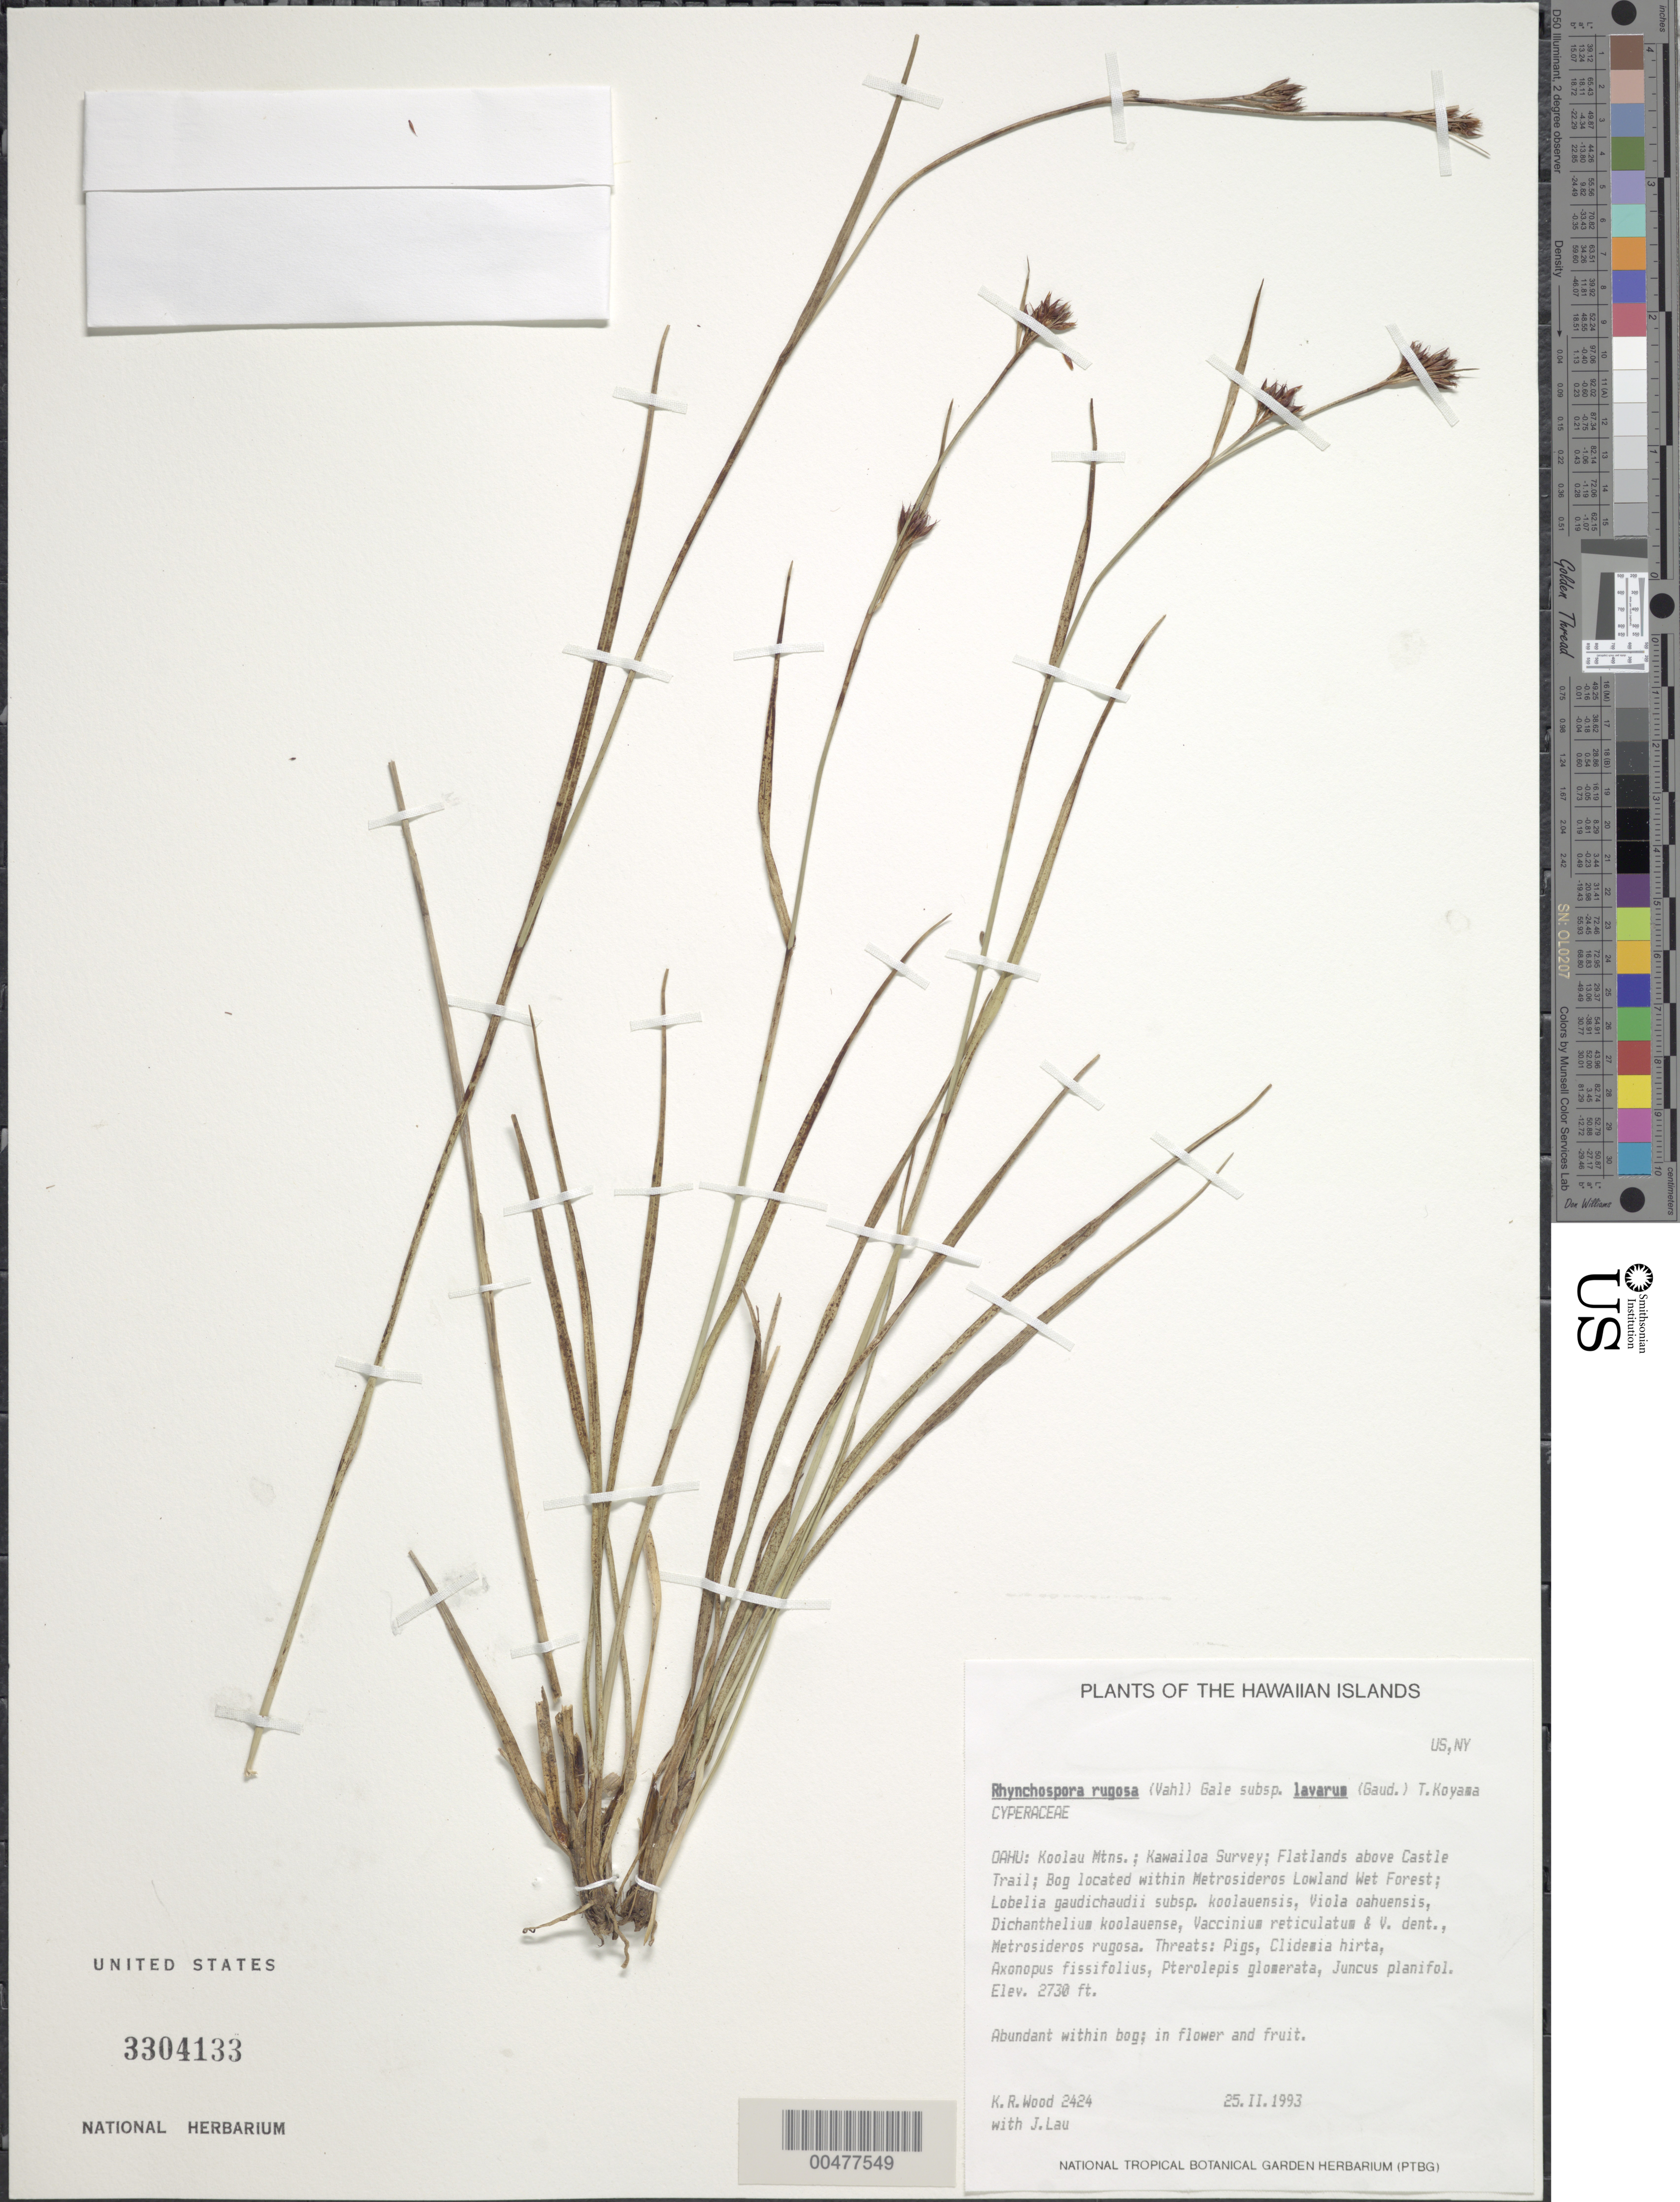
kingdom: Plantae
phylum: Tracheophyta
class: Liliopsida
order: Poales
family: Cyperaceae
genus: Rhynchospora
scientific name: Rhynchospora rugosa subsp. lavarum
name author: (Gaudich.) T. Koyama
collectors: K. R. Wood & J. Lau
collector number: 2424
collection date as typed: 25 Feb 1993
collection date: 1993-02-25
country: United States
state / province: Hawaii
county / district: Honolulu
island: Oahu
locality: Koolau Mts., Kawailoa Survey, flatlands above Castle Trail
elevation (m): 832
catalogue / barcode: US 3304133